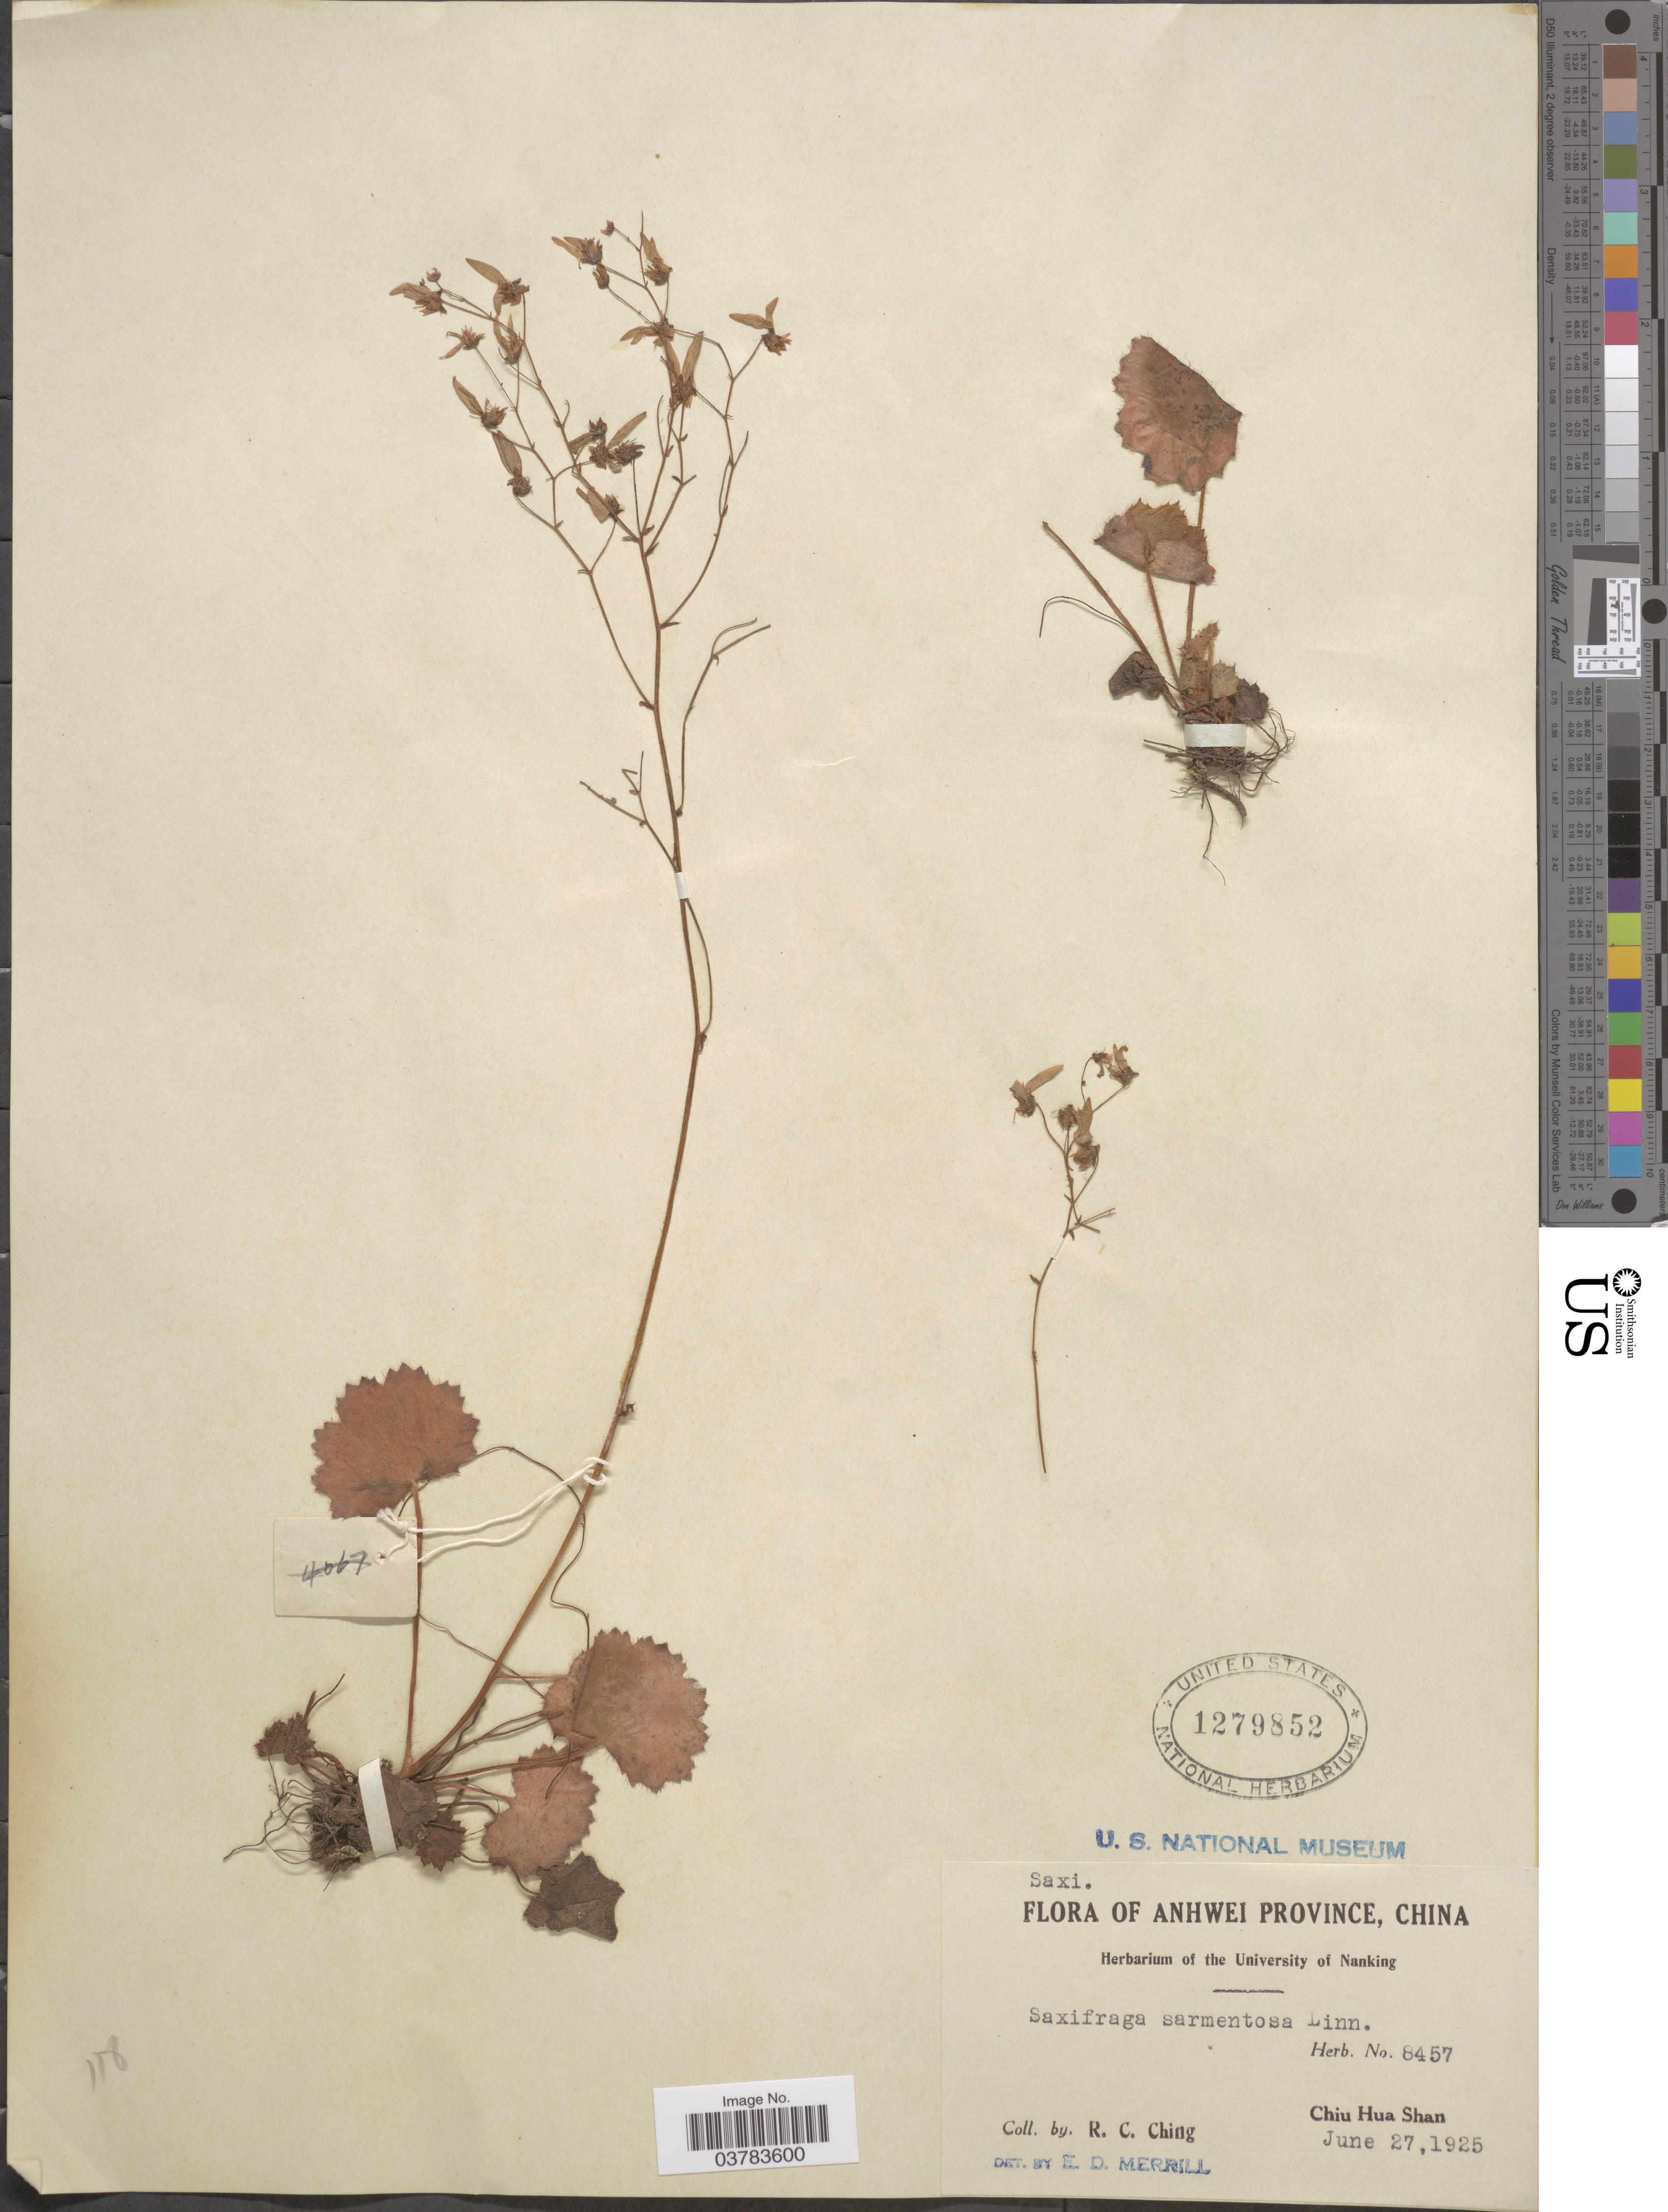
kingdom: Plantae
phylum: Tracheophyta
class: Magnoliopsida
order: Saxifragales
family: Saxifragaceae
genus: Saxifraga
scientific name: Saxifraga sarmentosa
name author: L. f.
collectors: R. C. Ching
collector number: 8457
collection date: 1925-06-27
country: China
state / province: Anhui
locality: Anhwei Province. Chiu Hua Shan.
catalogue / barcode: US 1279852